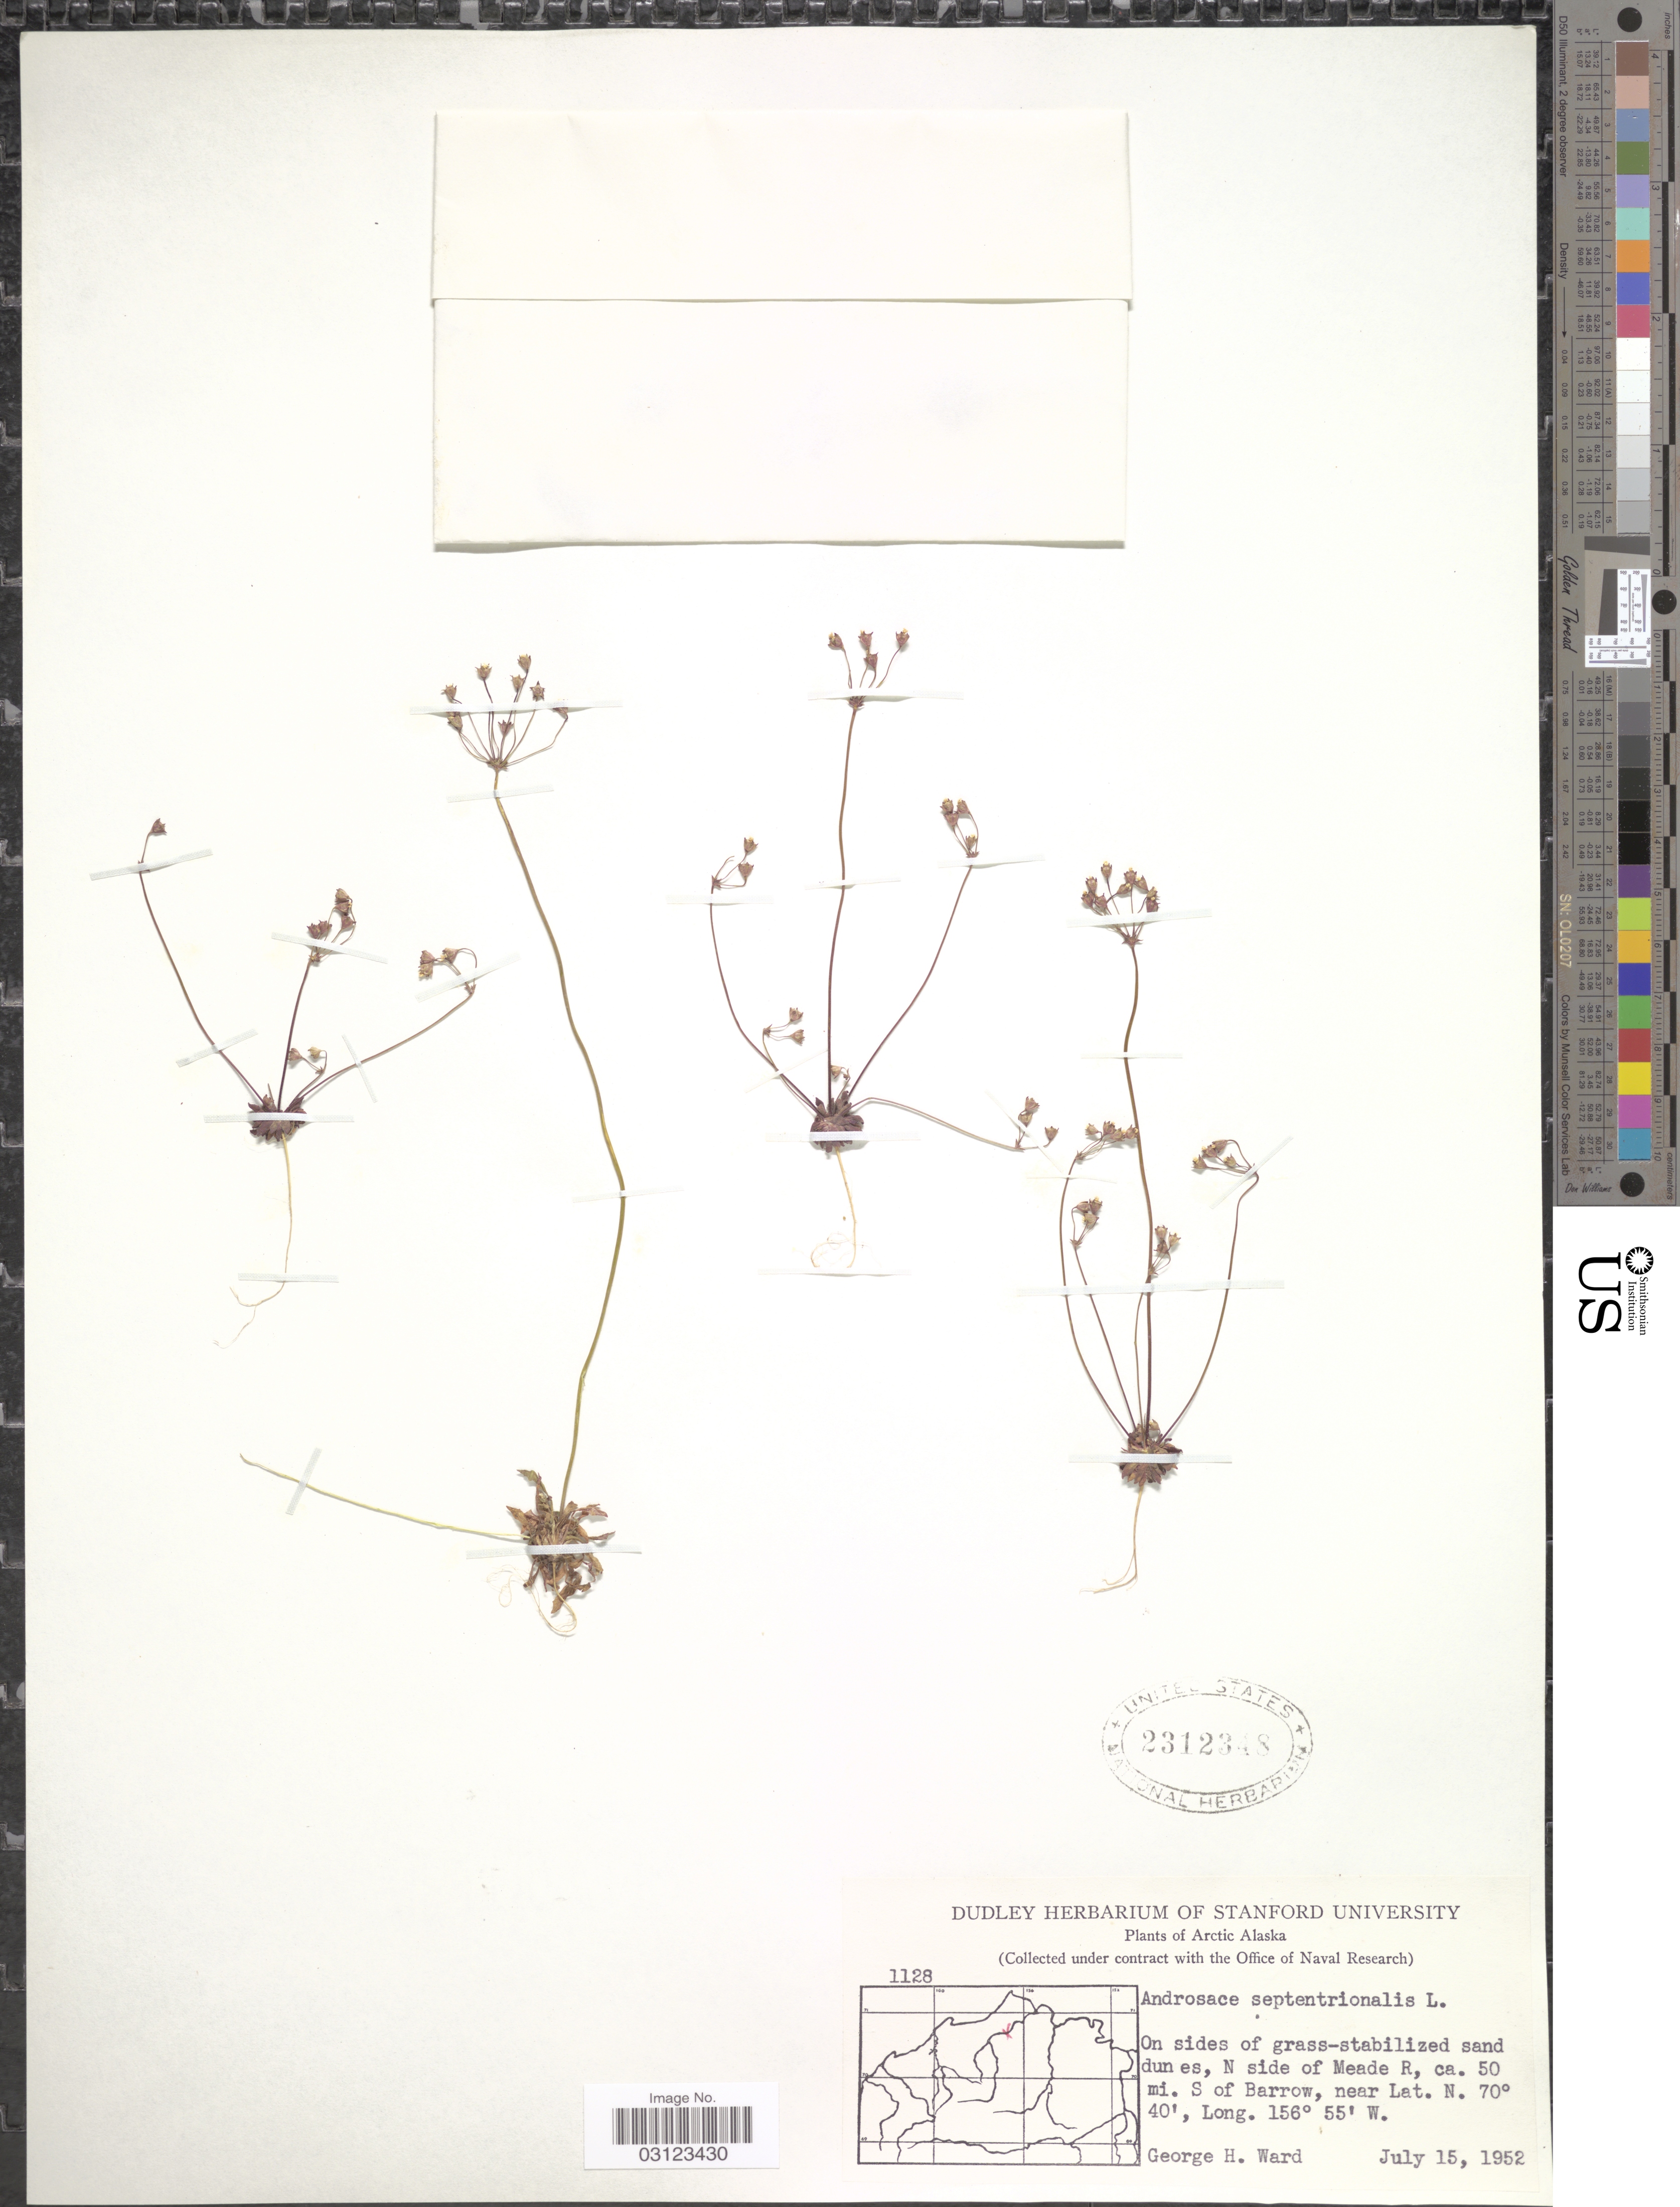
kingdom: Plantae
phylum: Tracheophyta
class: Magnoliopsida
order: Ericales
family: Primulaceae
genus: Androsace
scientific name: Androsace septentrionalis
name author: L.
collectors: G. H. Ward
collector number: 1128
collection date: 1952-07-15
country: United States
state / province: Alaska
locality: Arctic Alaska. On sides of grass-stabilized sand dunes, N side of Meade R., ca. 50 mi. S of Barrow.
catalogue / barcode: US 2312348